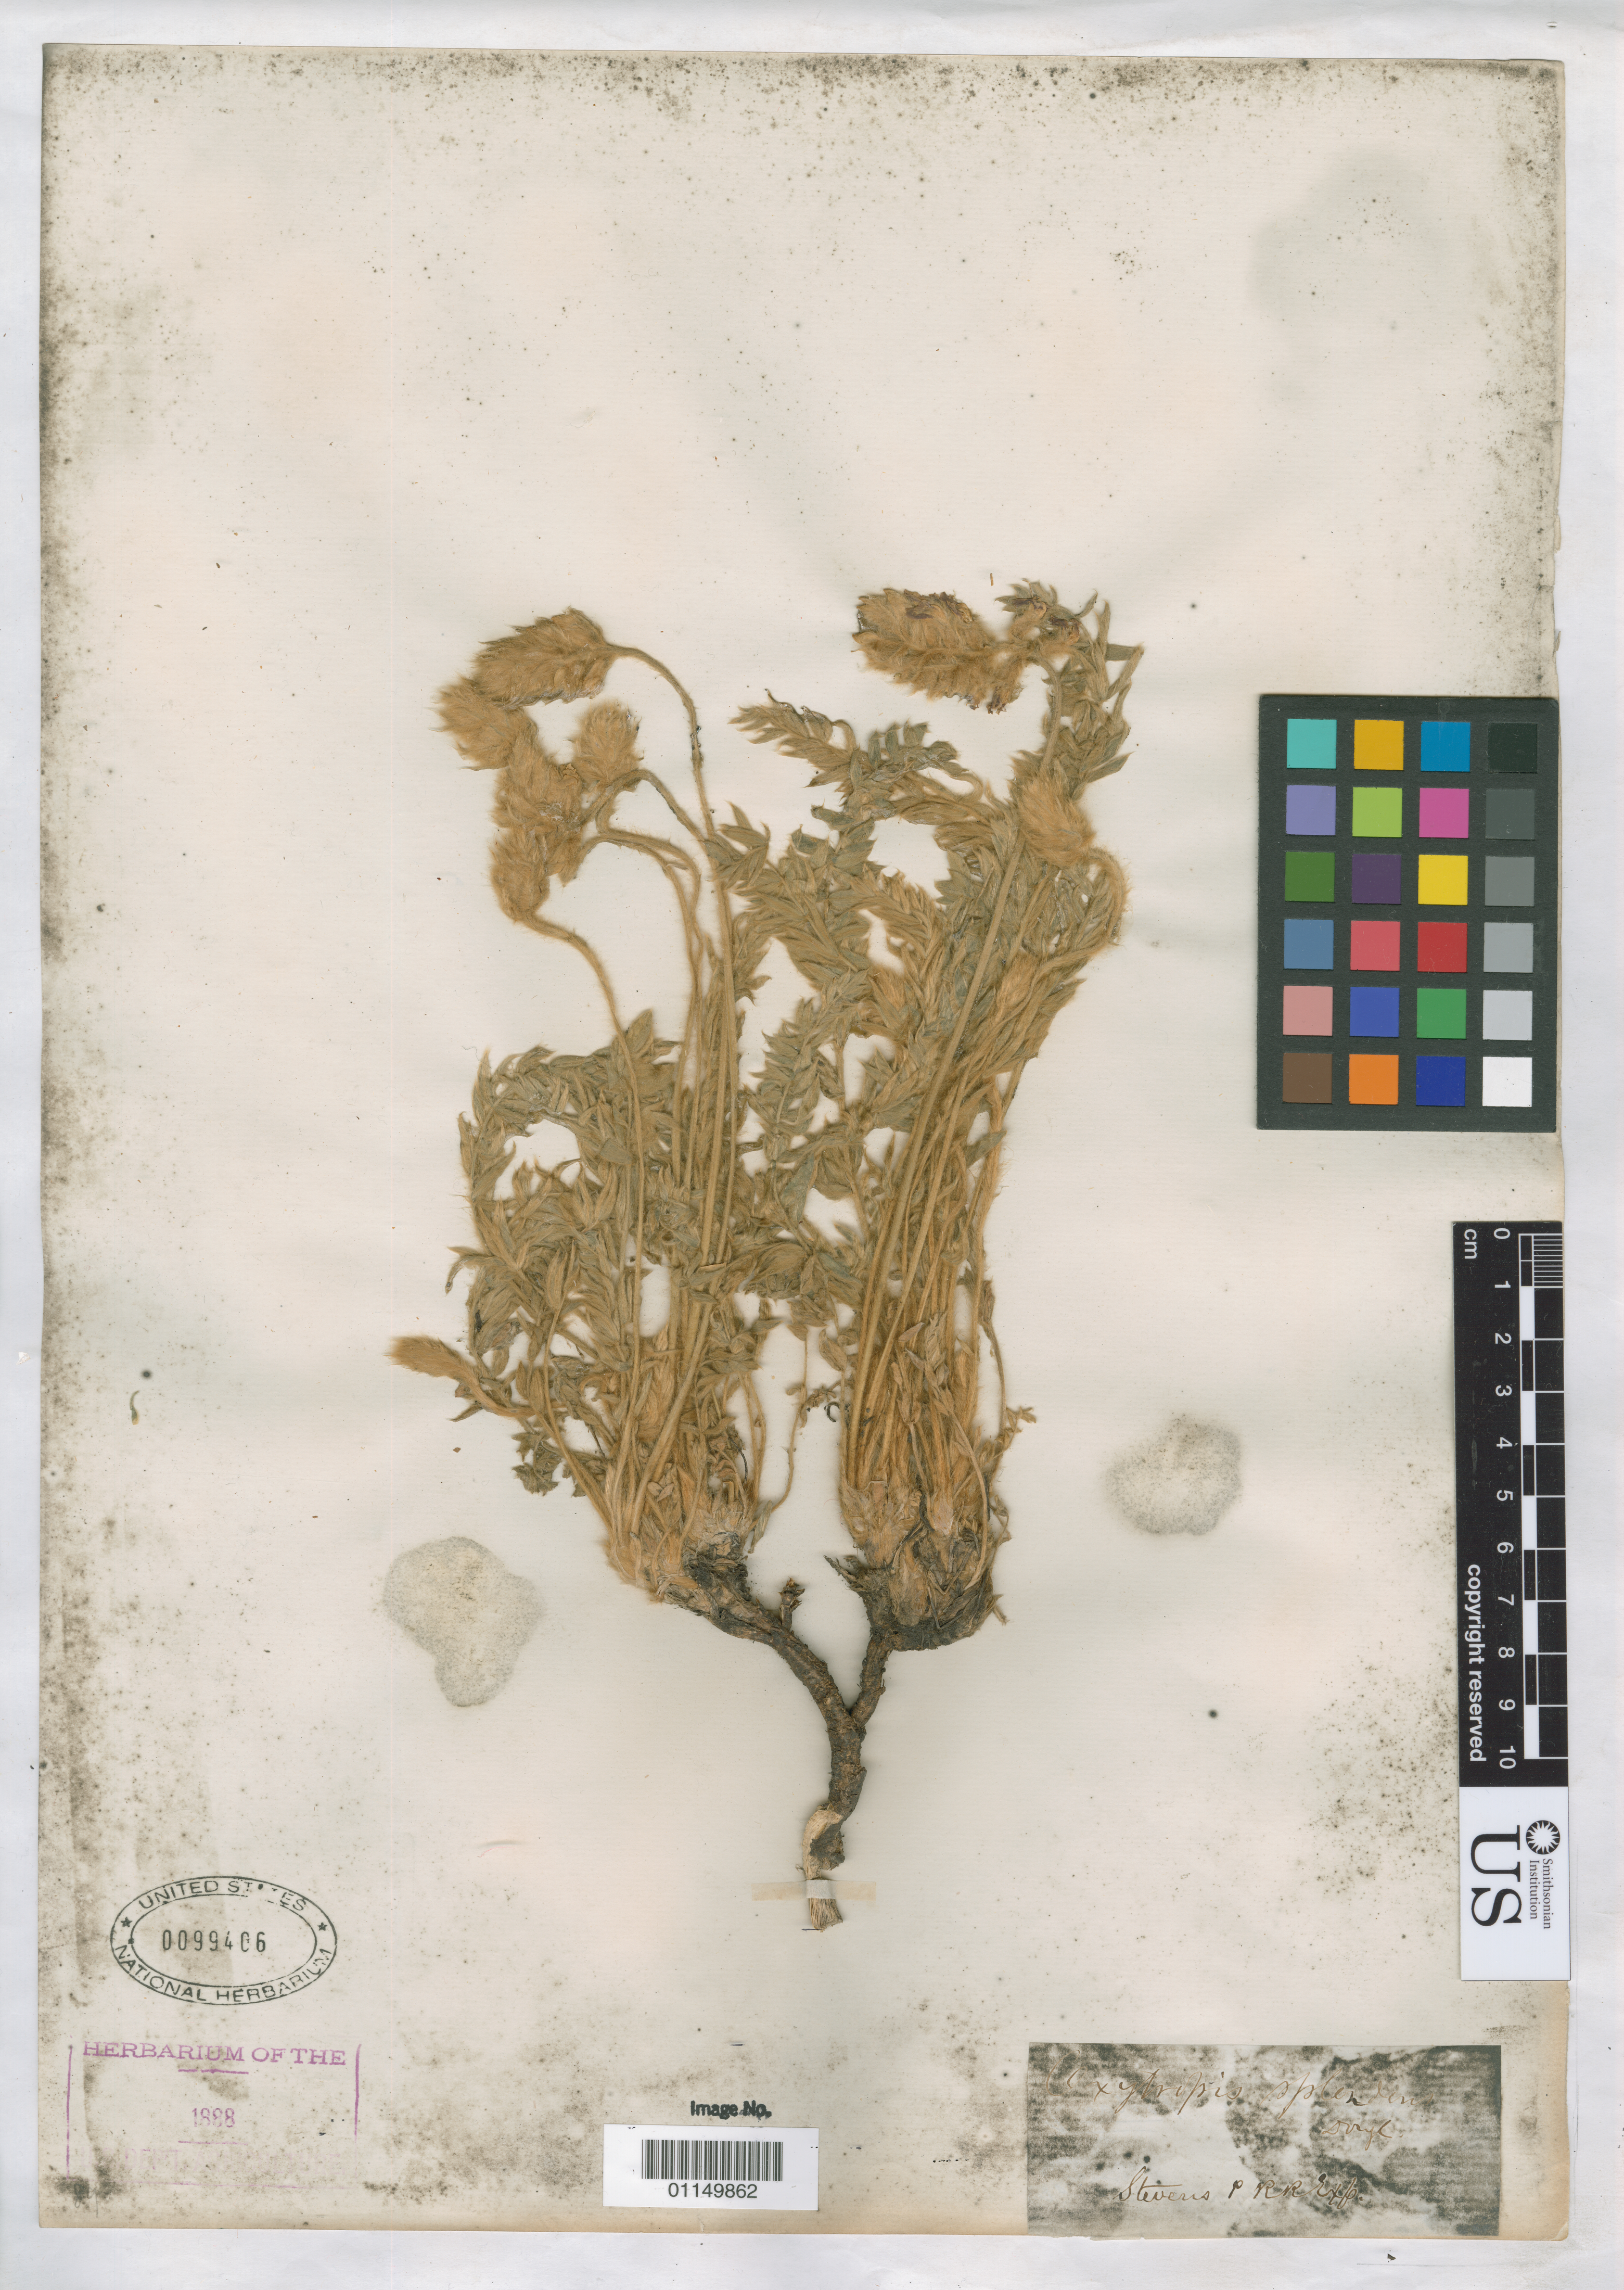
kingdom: Plantae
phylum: Tracheophyta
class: Magnoliopsida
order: Fabales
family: Fabaceae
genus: Oxytropis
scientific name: Oxytropis splendens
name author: Douglas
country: United States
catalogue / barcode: US 99406